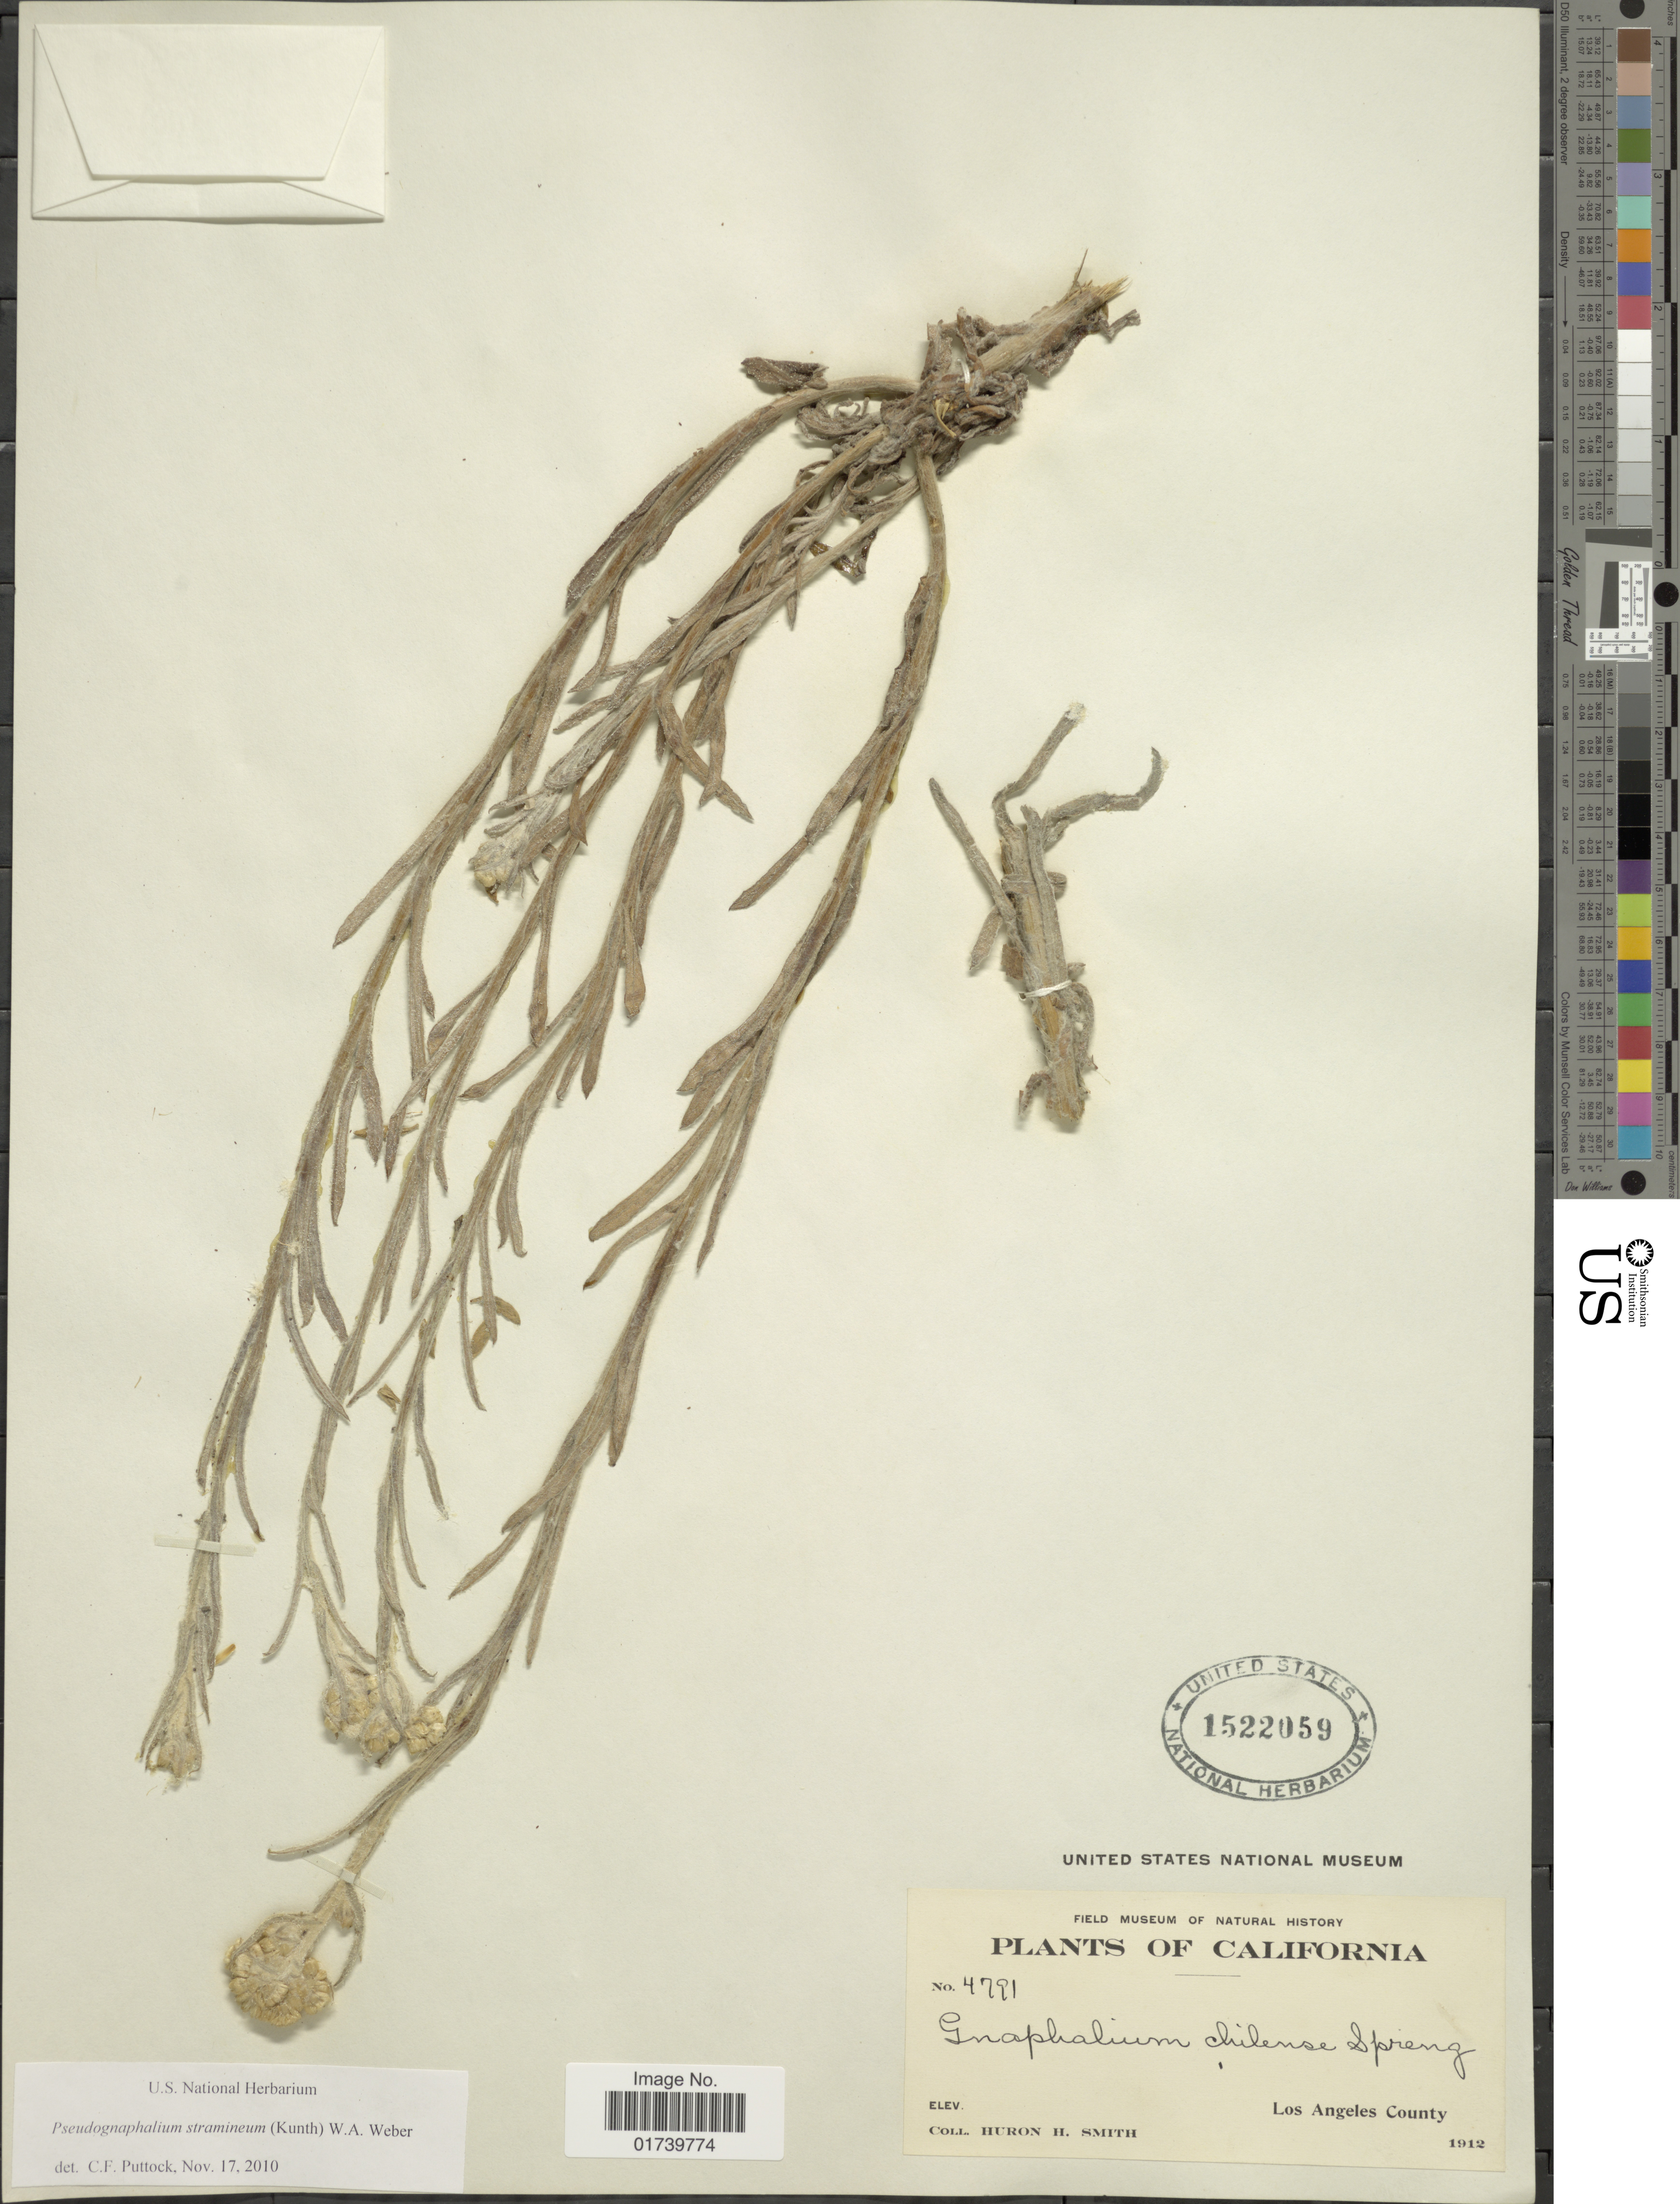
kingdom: Plantae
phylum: Tracheophyta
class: Magnoliopsida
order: Asterales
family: Asteraceae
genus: Pseudognaphalium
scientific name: Pseudognaphalium stramineum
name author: (Kunth) Anderb.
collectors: Huron H. Smith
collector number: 4791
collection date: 1912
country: United States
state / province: California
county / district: Los Angeles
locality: Los Angeles County.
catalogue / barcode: US 1522059